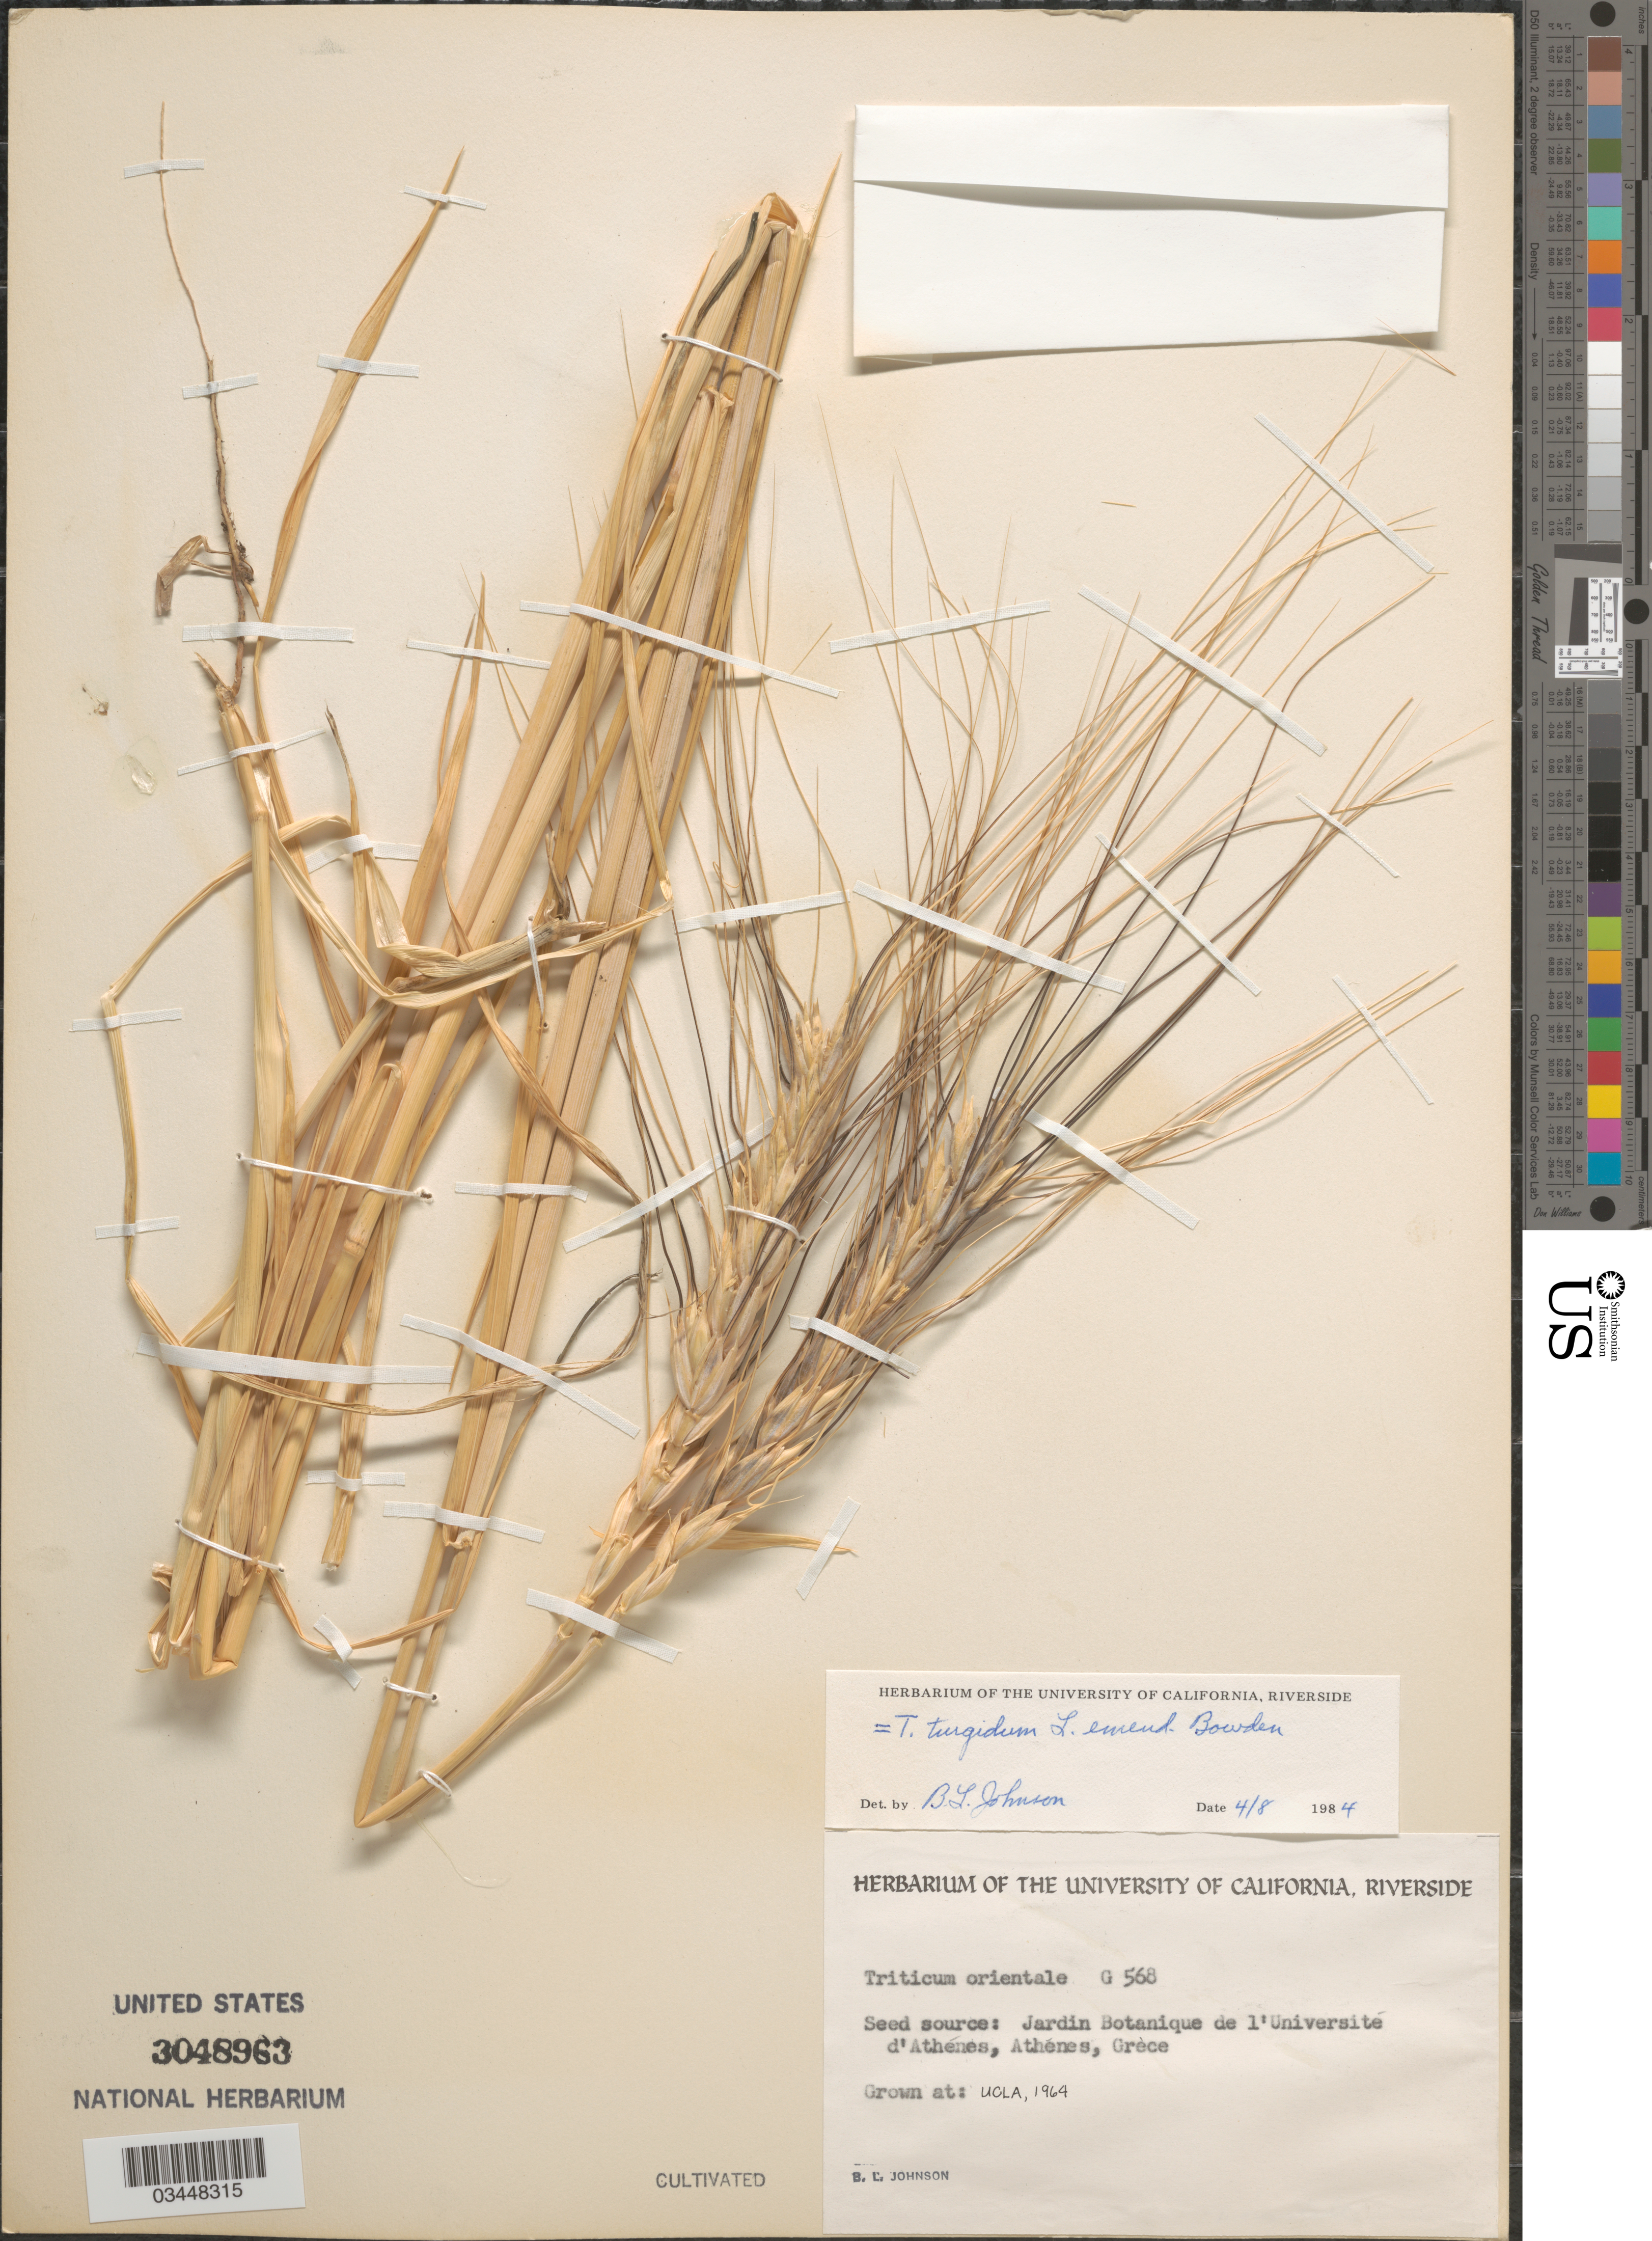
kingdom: Plantae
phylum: Tracheophyta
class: Liliopsida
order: Poales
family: Poaceae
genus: Triticum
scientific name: Triticum turgidum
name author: L.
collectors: B. Johnson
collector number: G568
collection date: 1964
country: United States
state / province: California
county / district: Los Angeles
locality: UCLA.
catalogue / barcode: US 3048963